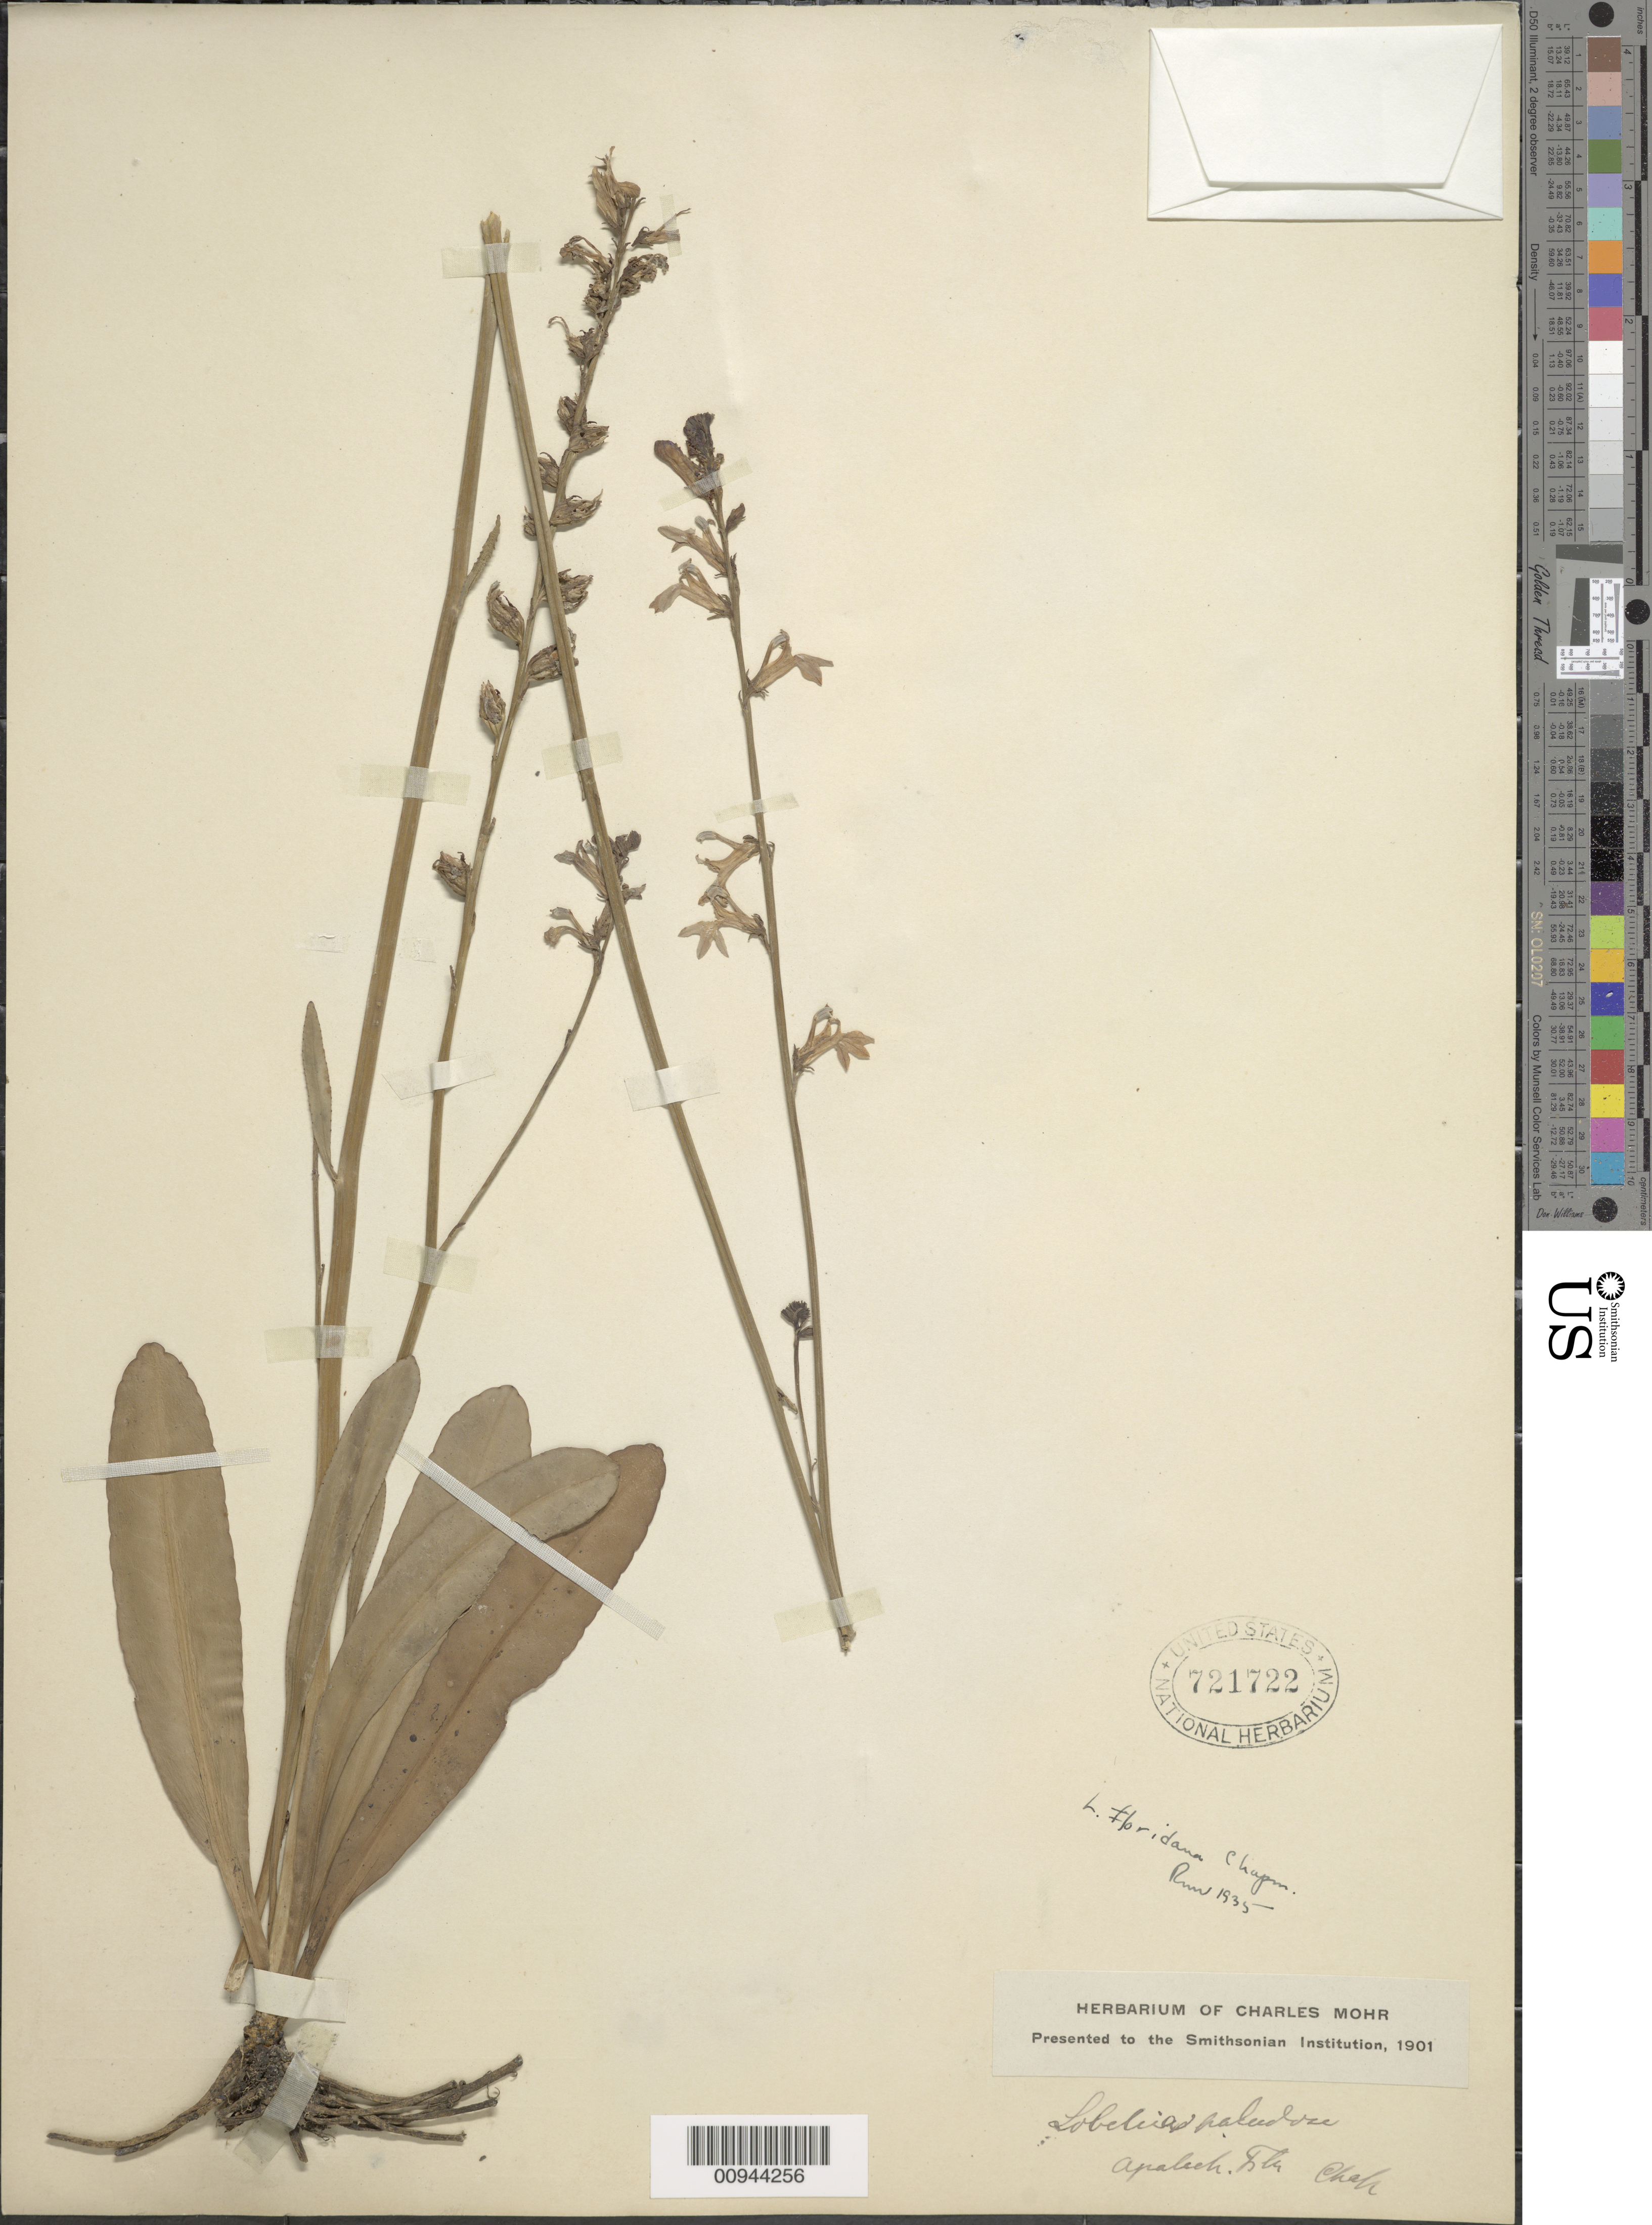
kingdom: Plantae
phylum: Tracheophyta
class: Magnoliopsida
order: Asterales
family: Campanulaceae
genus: Lobelia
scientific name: Lobelia floridana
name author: Chapm.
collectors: ex herb. C. Mohr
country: United States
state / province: Florida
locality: Apalach.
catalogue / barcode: US 721722